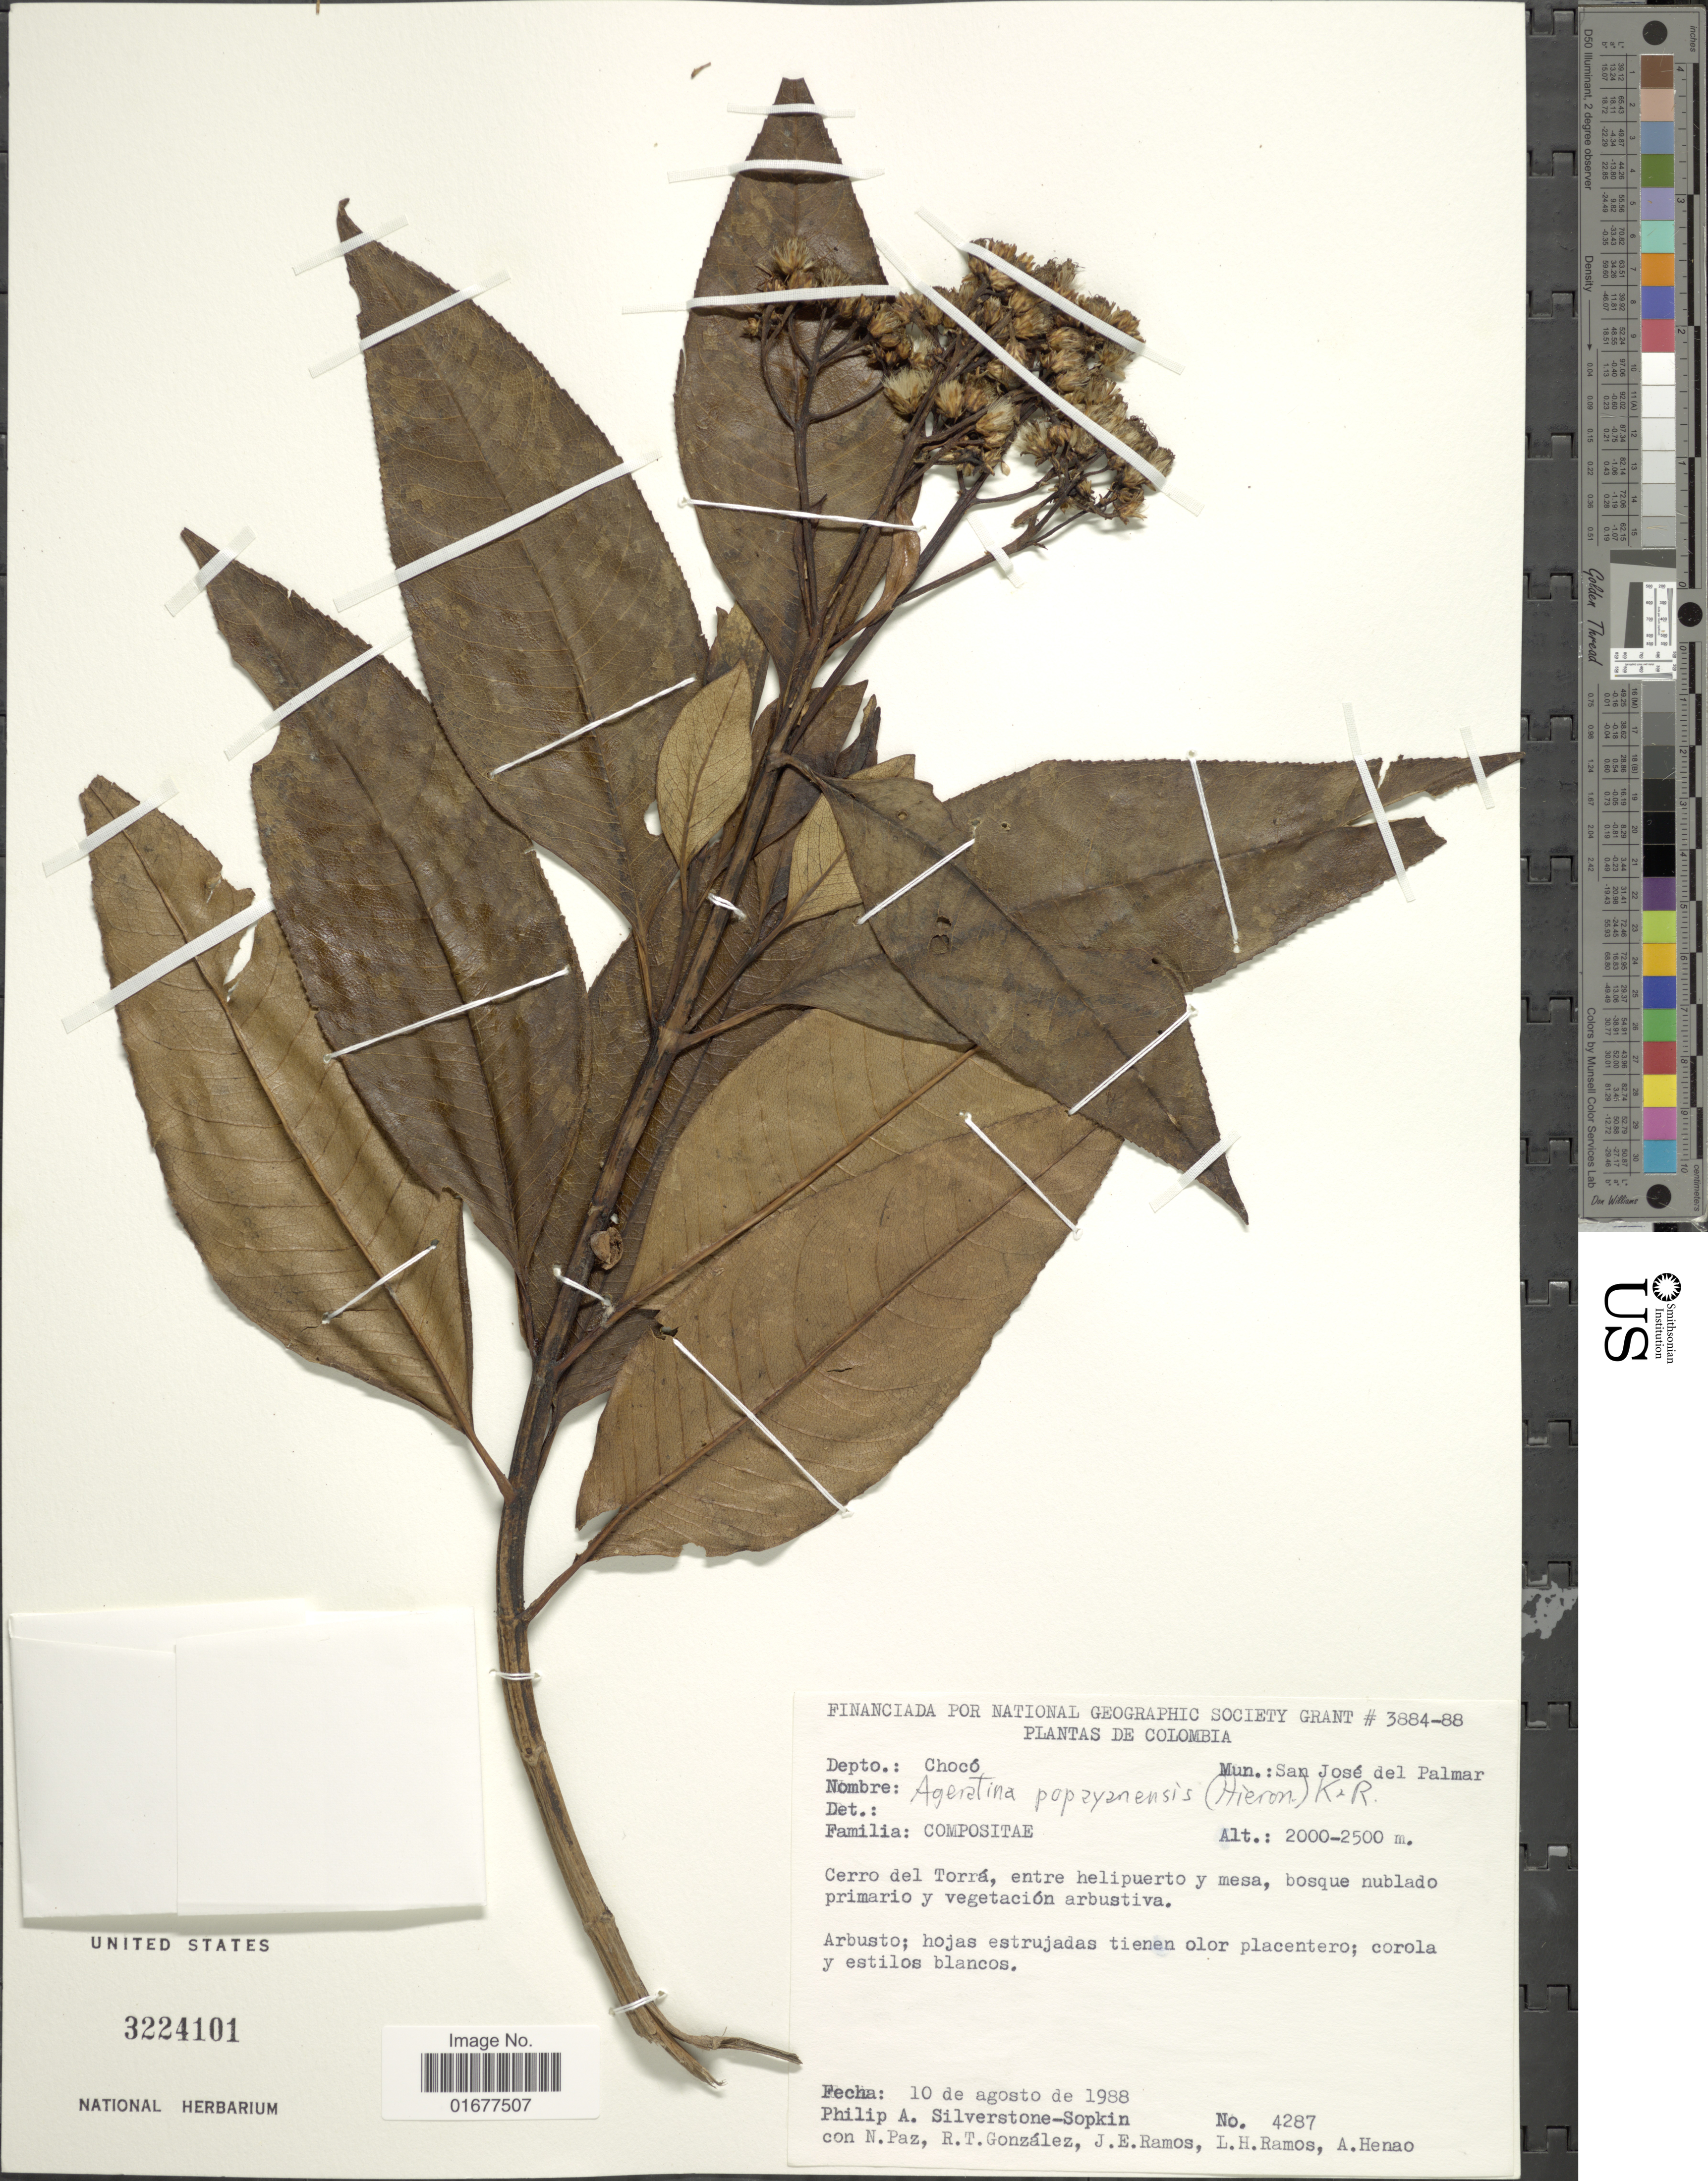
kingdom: Plantae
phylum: Tracheophyta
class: Magnoliopsida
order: Asterales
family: Asteraceae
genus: Ageratina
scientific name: Ageratina popayanensis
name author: (H. Rob.) R.M. King & H. Rob.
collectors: P. A. Silverstone-Sopkin, N. Paz, R. Gonzalez, J. E. Ramos & et al.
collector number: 4287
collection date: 1988-08-10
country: Colombia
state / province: Chocó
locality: Mun.: San Jose del Palmar, Cerro del Torra, entre helipuerto y mesa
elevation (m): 2000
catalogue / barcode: US 3224101